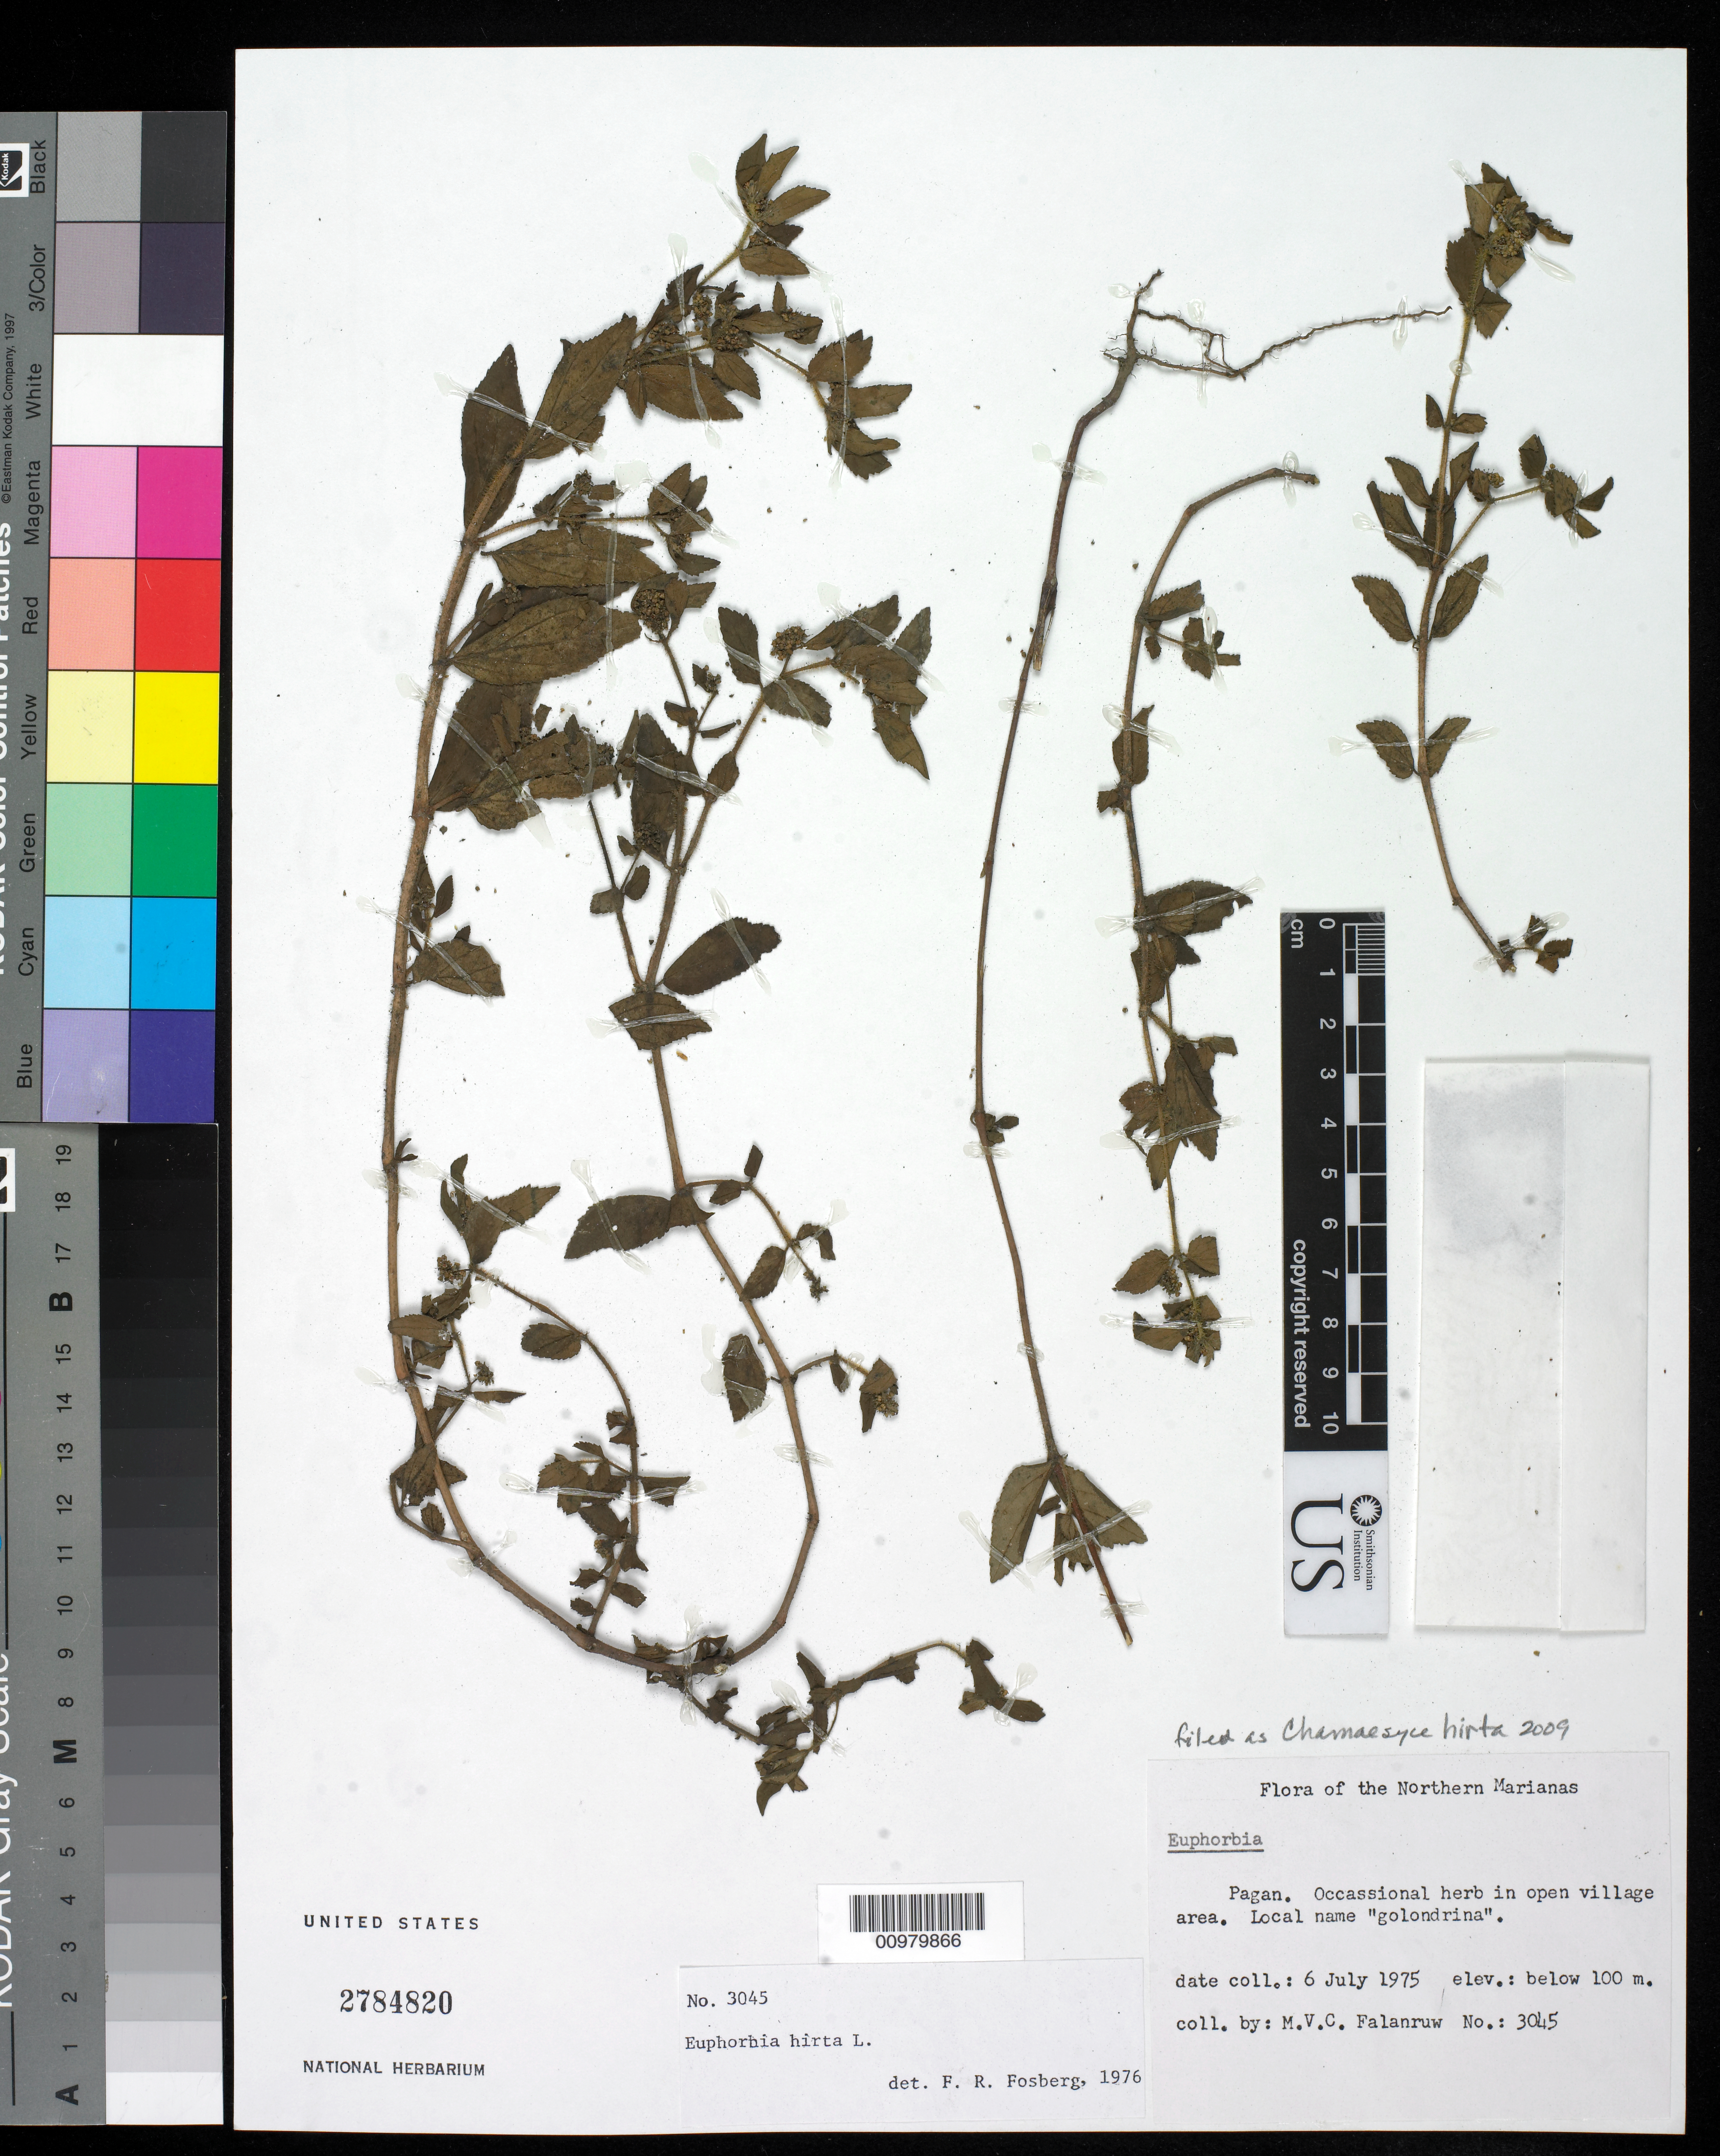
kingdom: Plantae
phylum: Tracheophyta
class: Magnoliopsida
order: Malpighiales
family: Euphorbiaceae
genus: Euphorbia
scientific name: Euphorbia hirta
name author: L.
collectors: M. V. Falanruw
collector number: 3045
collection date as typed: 06 Jul 1975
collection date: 1975-07-06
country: Northern Mariana Islands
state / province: Northern Islands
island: Pagan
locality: Northern Marianas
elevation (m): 100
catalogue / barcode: US 2784820